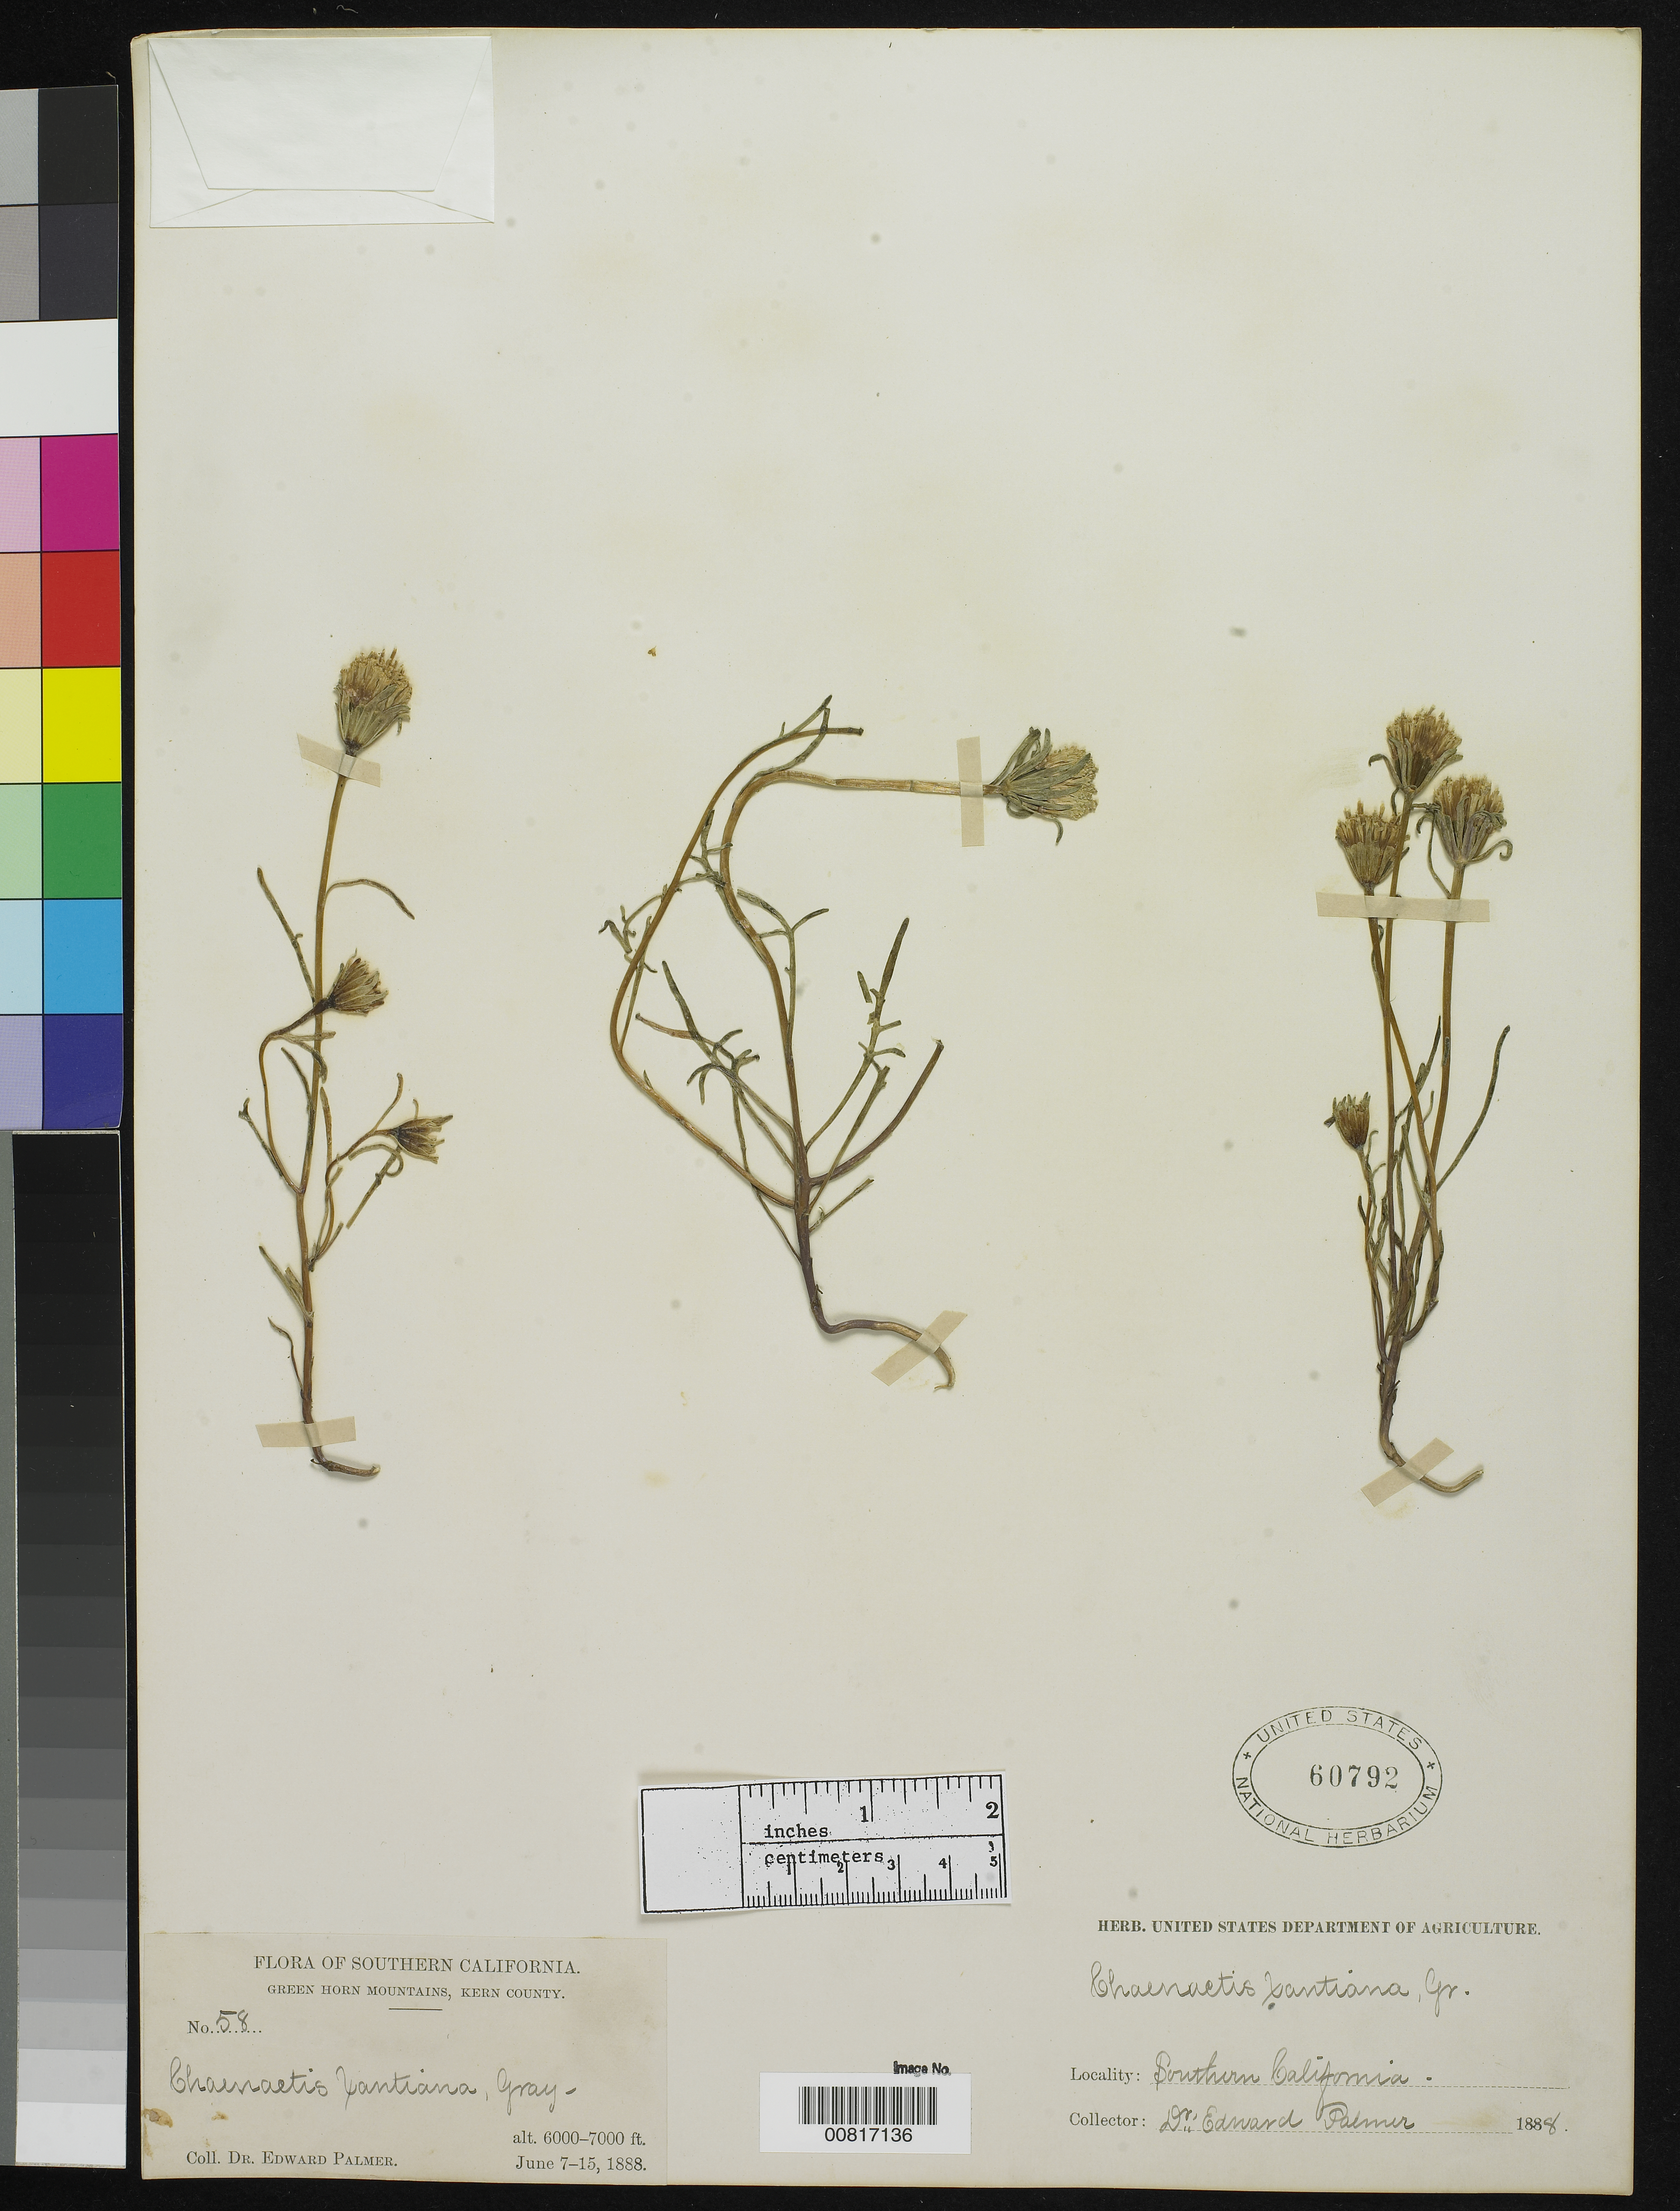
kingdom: Plantae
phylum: Tracheophyta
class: Magnoliopsida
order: Asterales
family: Asteraceae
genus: Chaenactis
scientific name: Chaenactis xantiana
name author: A. Gray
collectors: E. Palmer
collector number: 58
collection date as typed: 07 Jun 1888 to 15 Jun 1888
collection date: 1888-06-07/1888-06-15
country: United States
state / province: California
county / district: Kern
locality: Green Horn Mountains, Kern County, California.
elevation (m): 1829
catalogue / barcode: US 60792